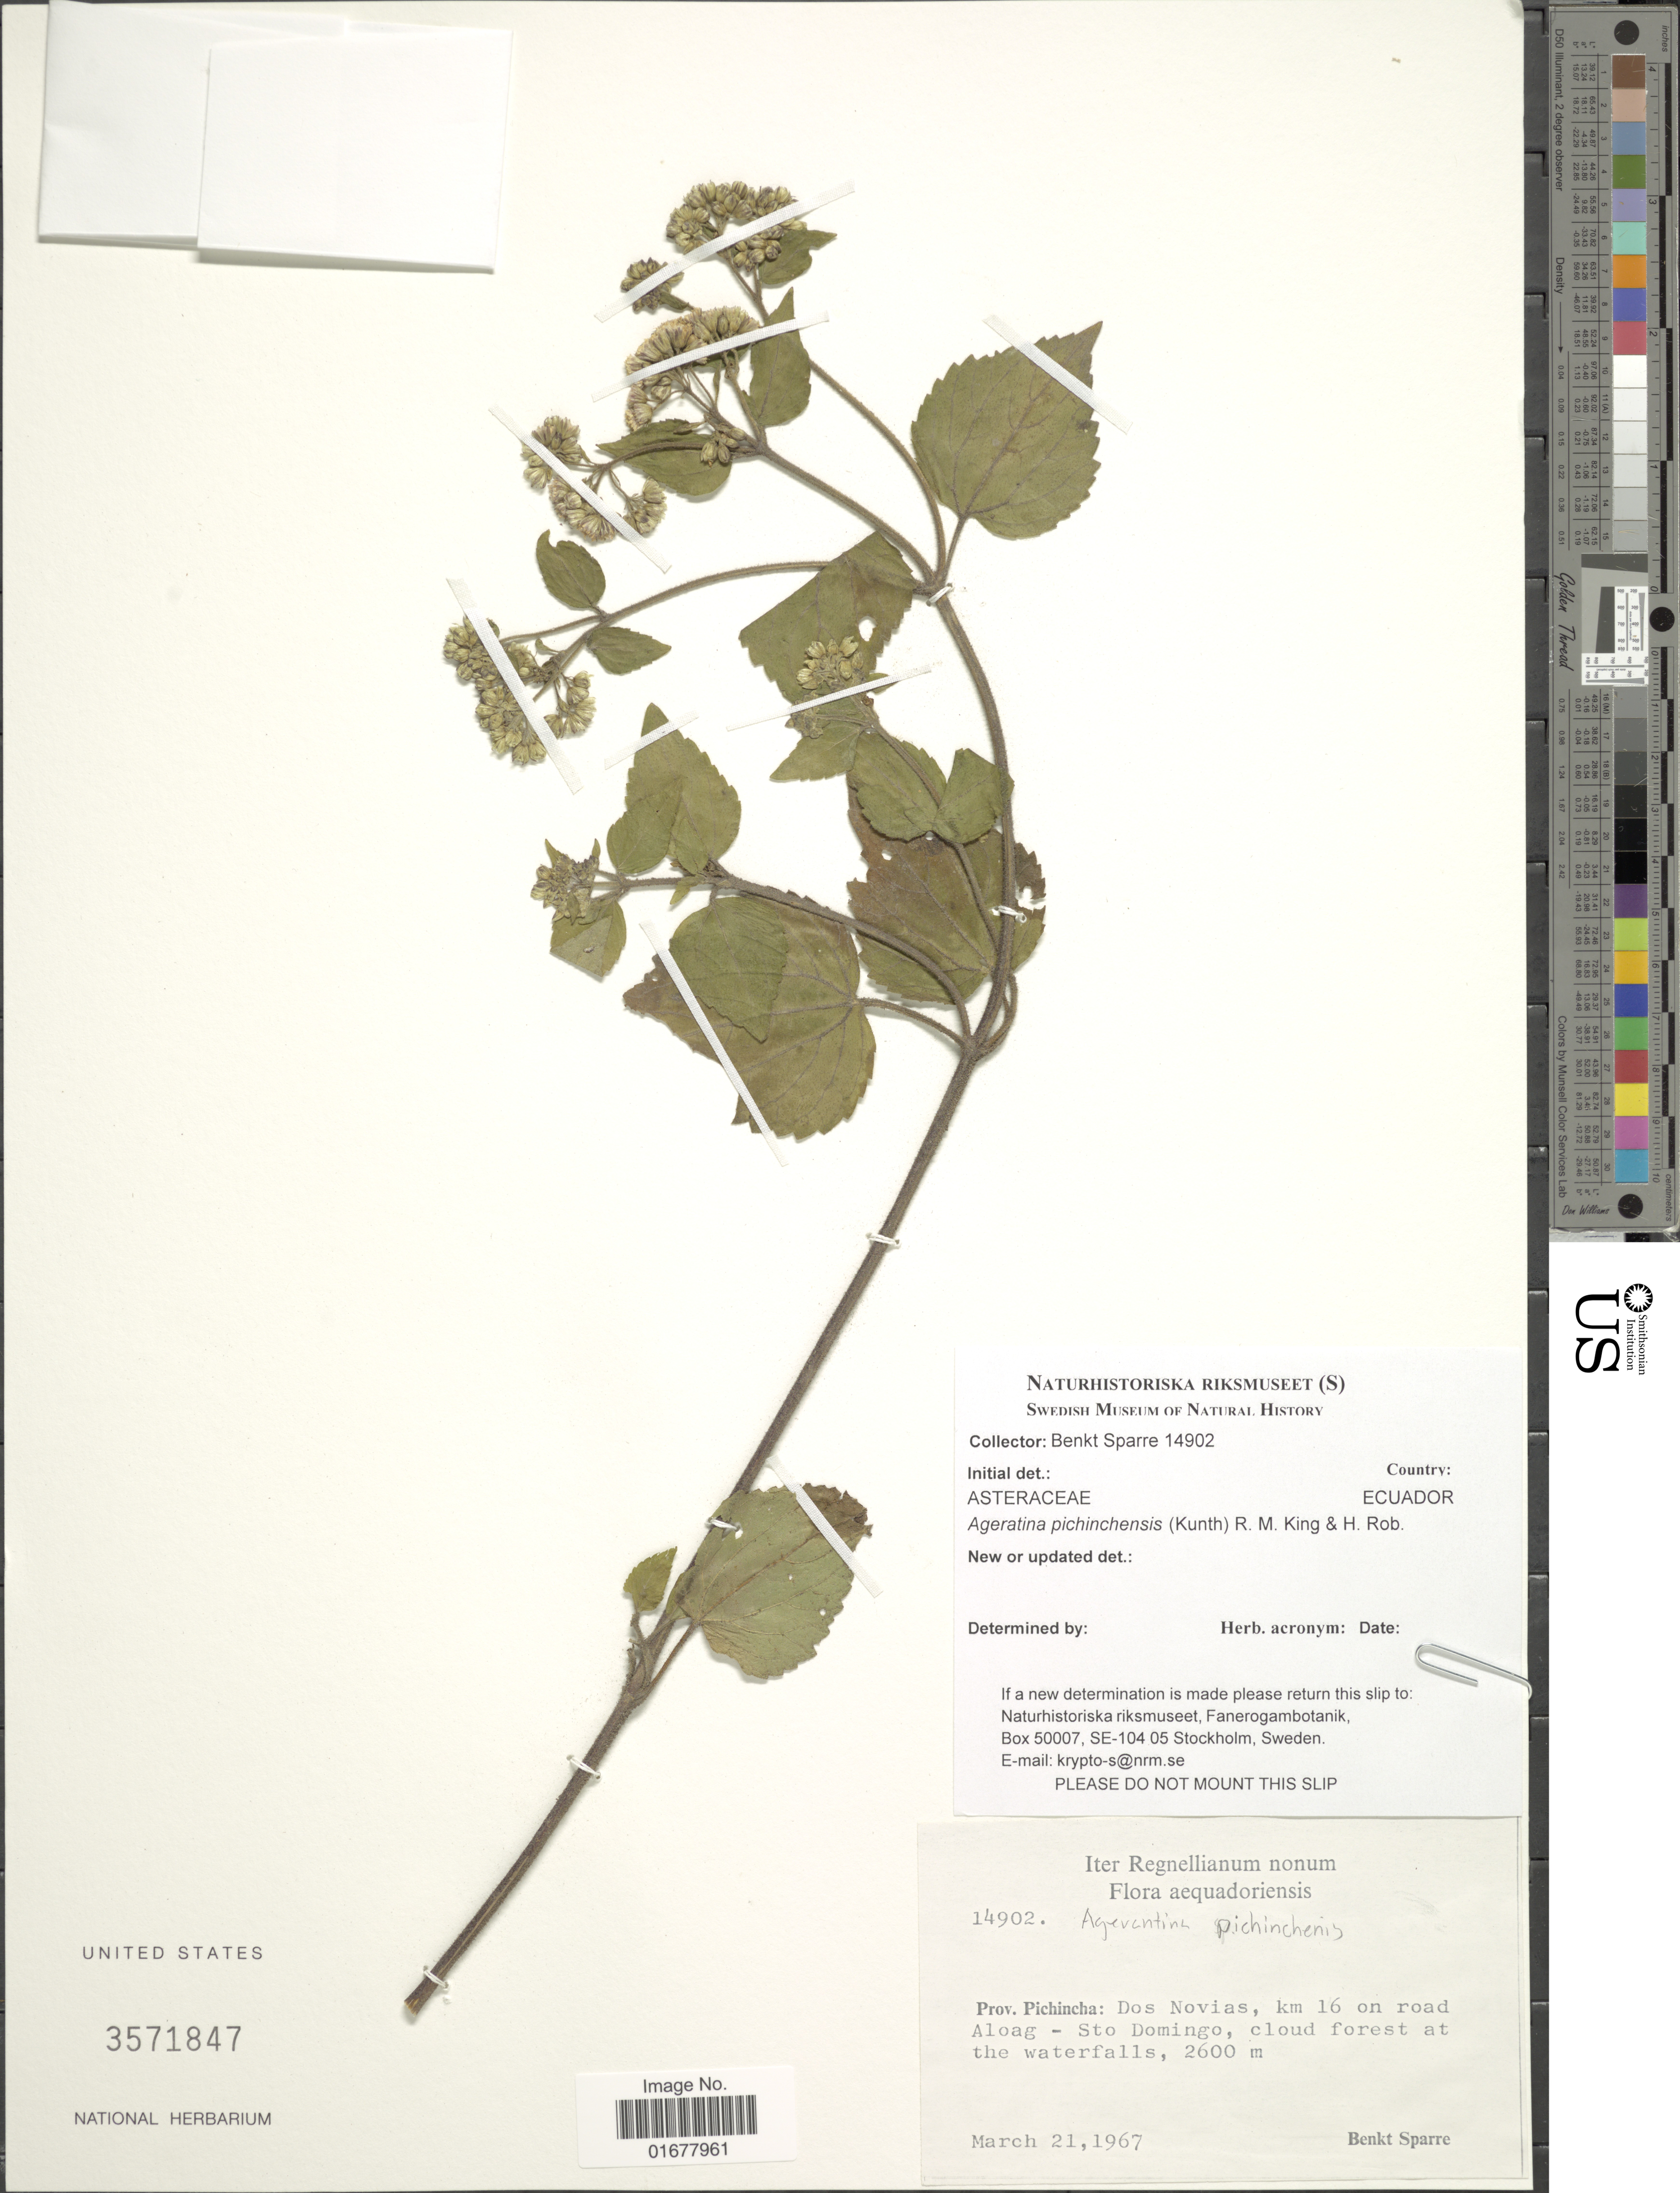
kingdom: Plantae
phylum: Tracheophyta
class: Magnoliopsida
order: Asterales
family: Asteraceae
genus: Ageratina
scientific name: Ageratina pichinchensis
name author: (Kunth) R.M. King & H. Rob.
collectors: B. Sparre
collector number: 14902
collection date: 1967-03-21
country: Ecuador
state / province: Pichincha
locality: Prov. Pichincha: Dos novias, km 16 on road Aloag, Sto Domingo, cloud forest at the waterfalls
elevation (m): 2600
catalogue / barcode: US 3571847